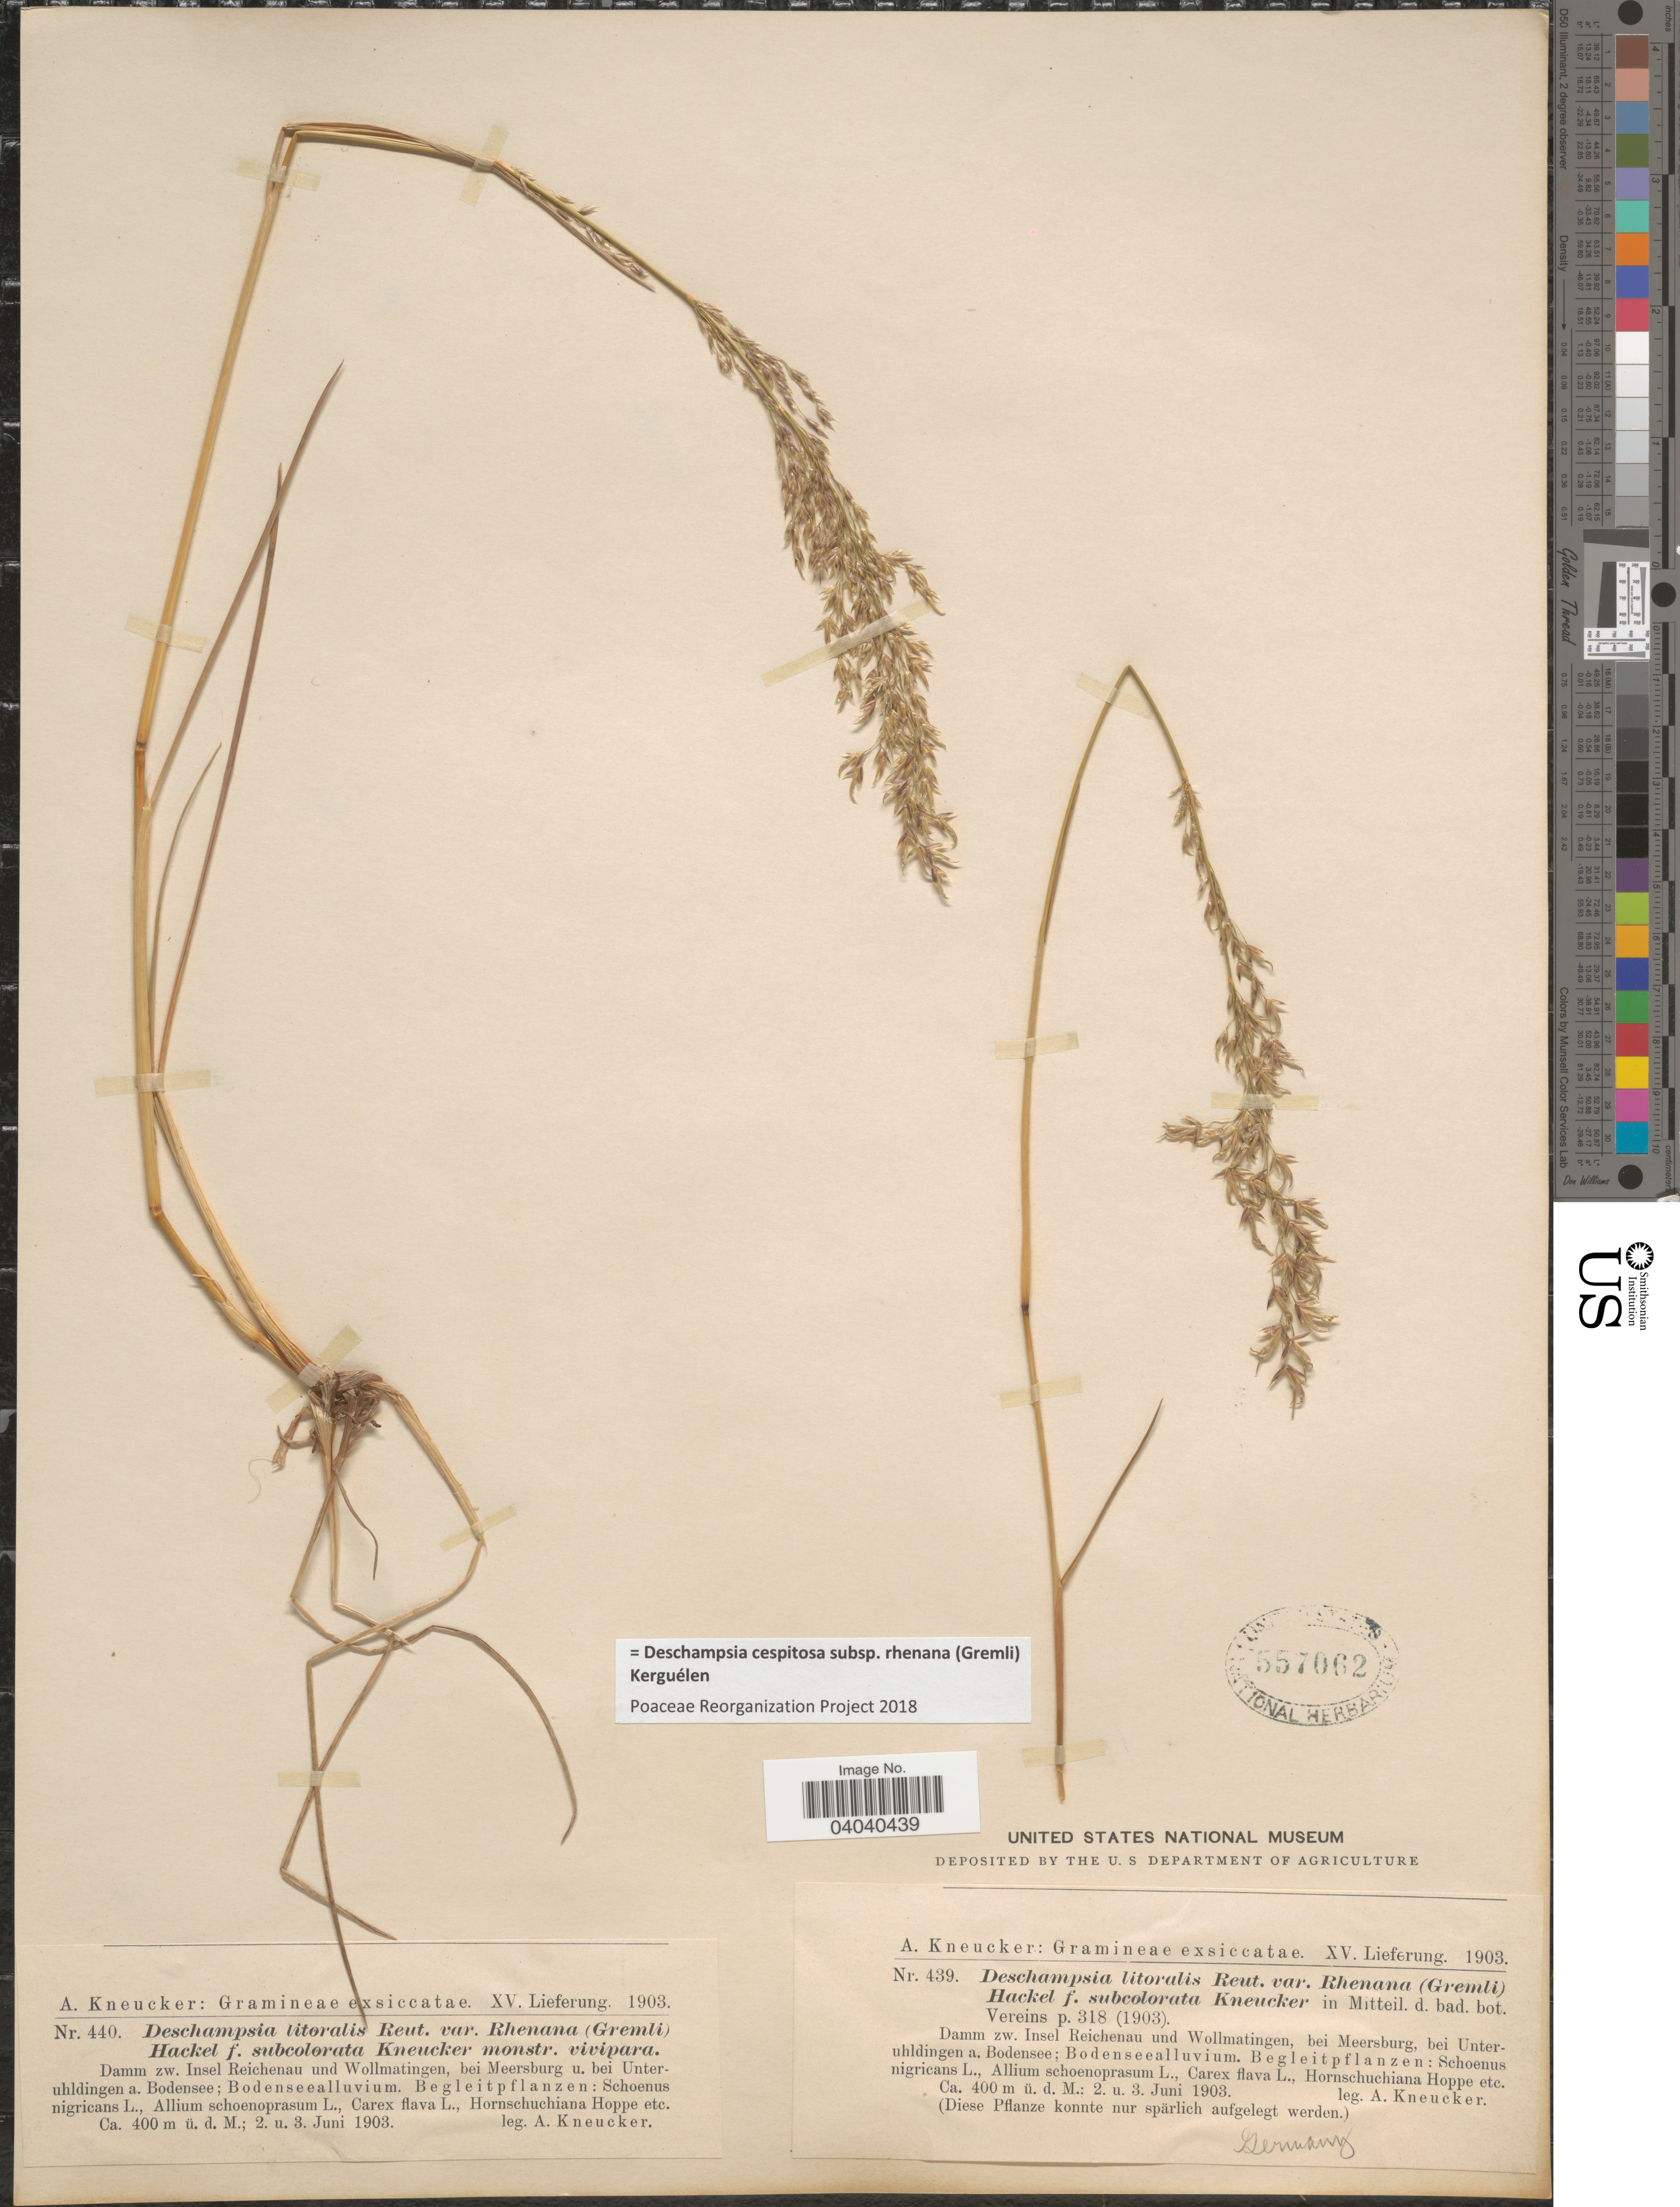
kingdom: Plantae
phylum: Tracheophyta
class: Liliopsida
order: Poales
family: Poaceae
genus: Deschampsia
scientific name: Deschampsia cespitosa subsp. rhenana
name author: (Gremli) Kerguélen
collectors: A. Kneucker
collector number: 440/439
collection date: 1903-06-02/1903-06-03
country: Germany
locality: Damm zw. Insel Reichenau und Wollmatingen, bei Meersburg u. bei Unteruhldingen a. Bodensee.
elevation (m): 400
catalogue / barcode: US 557062